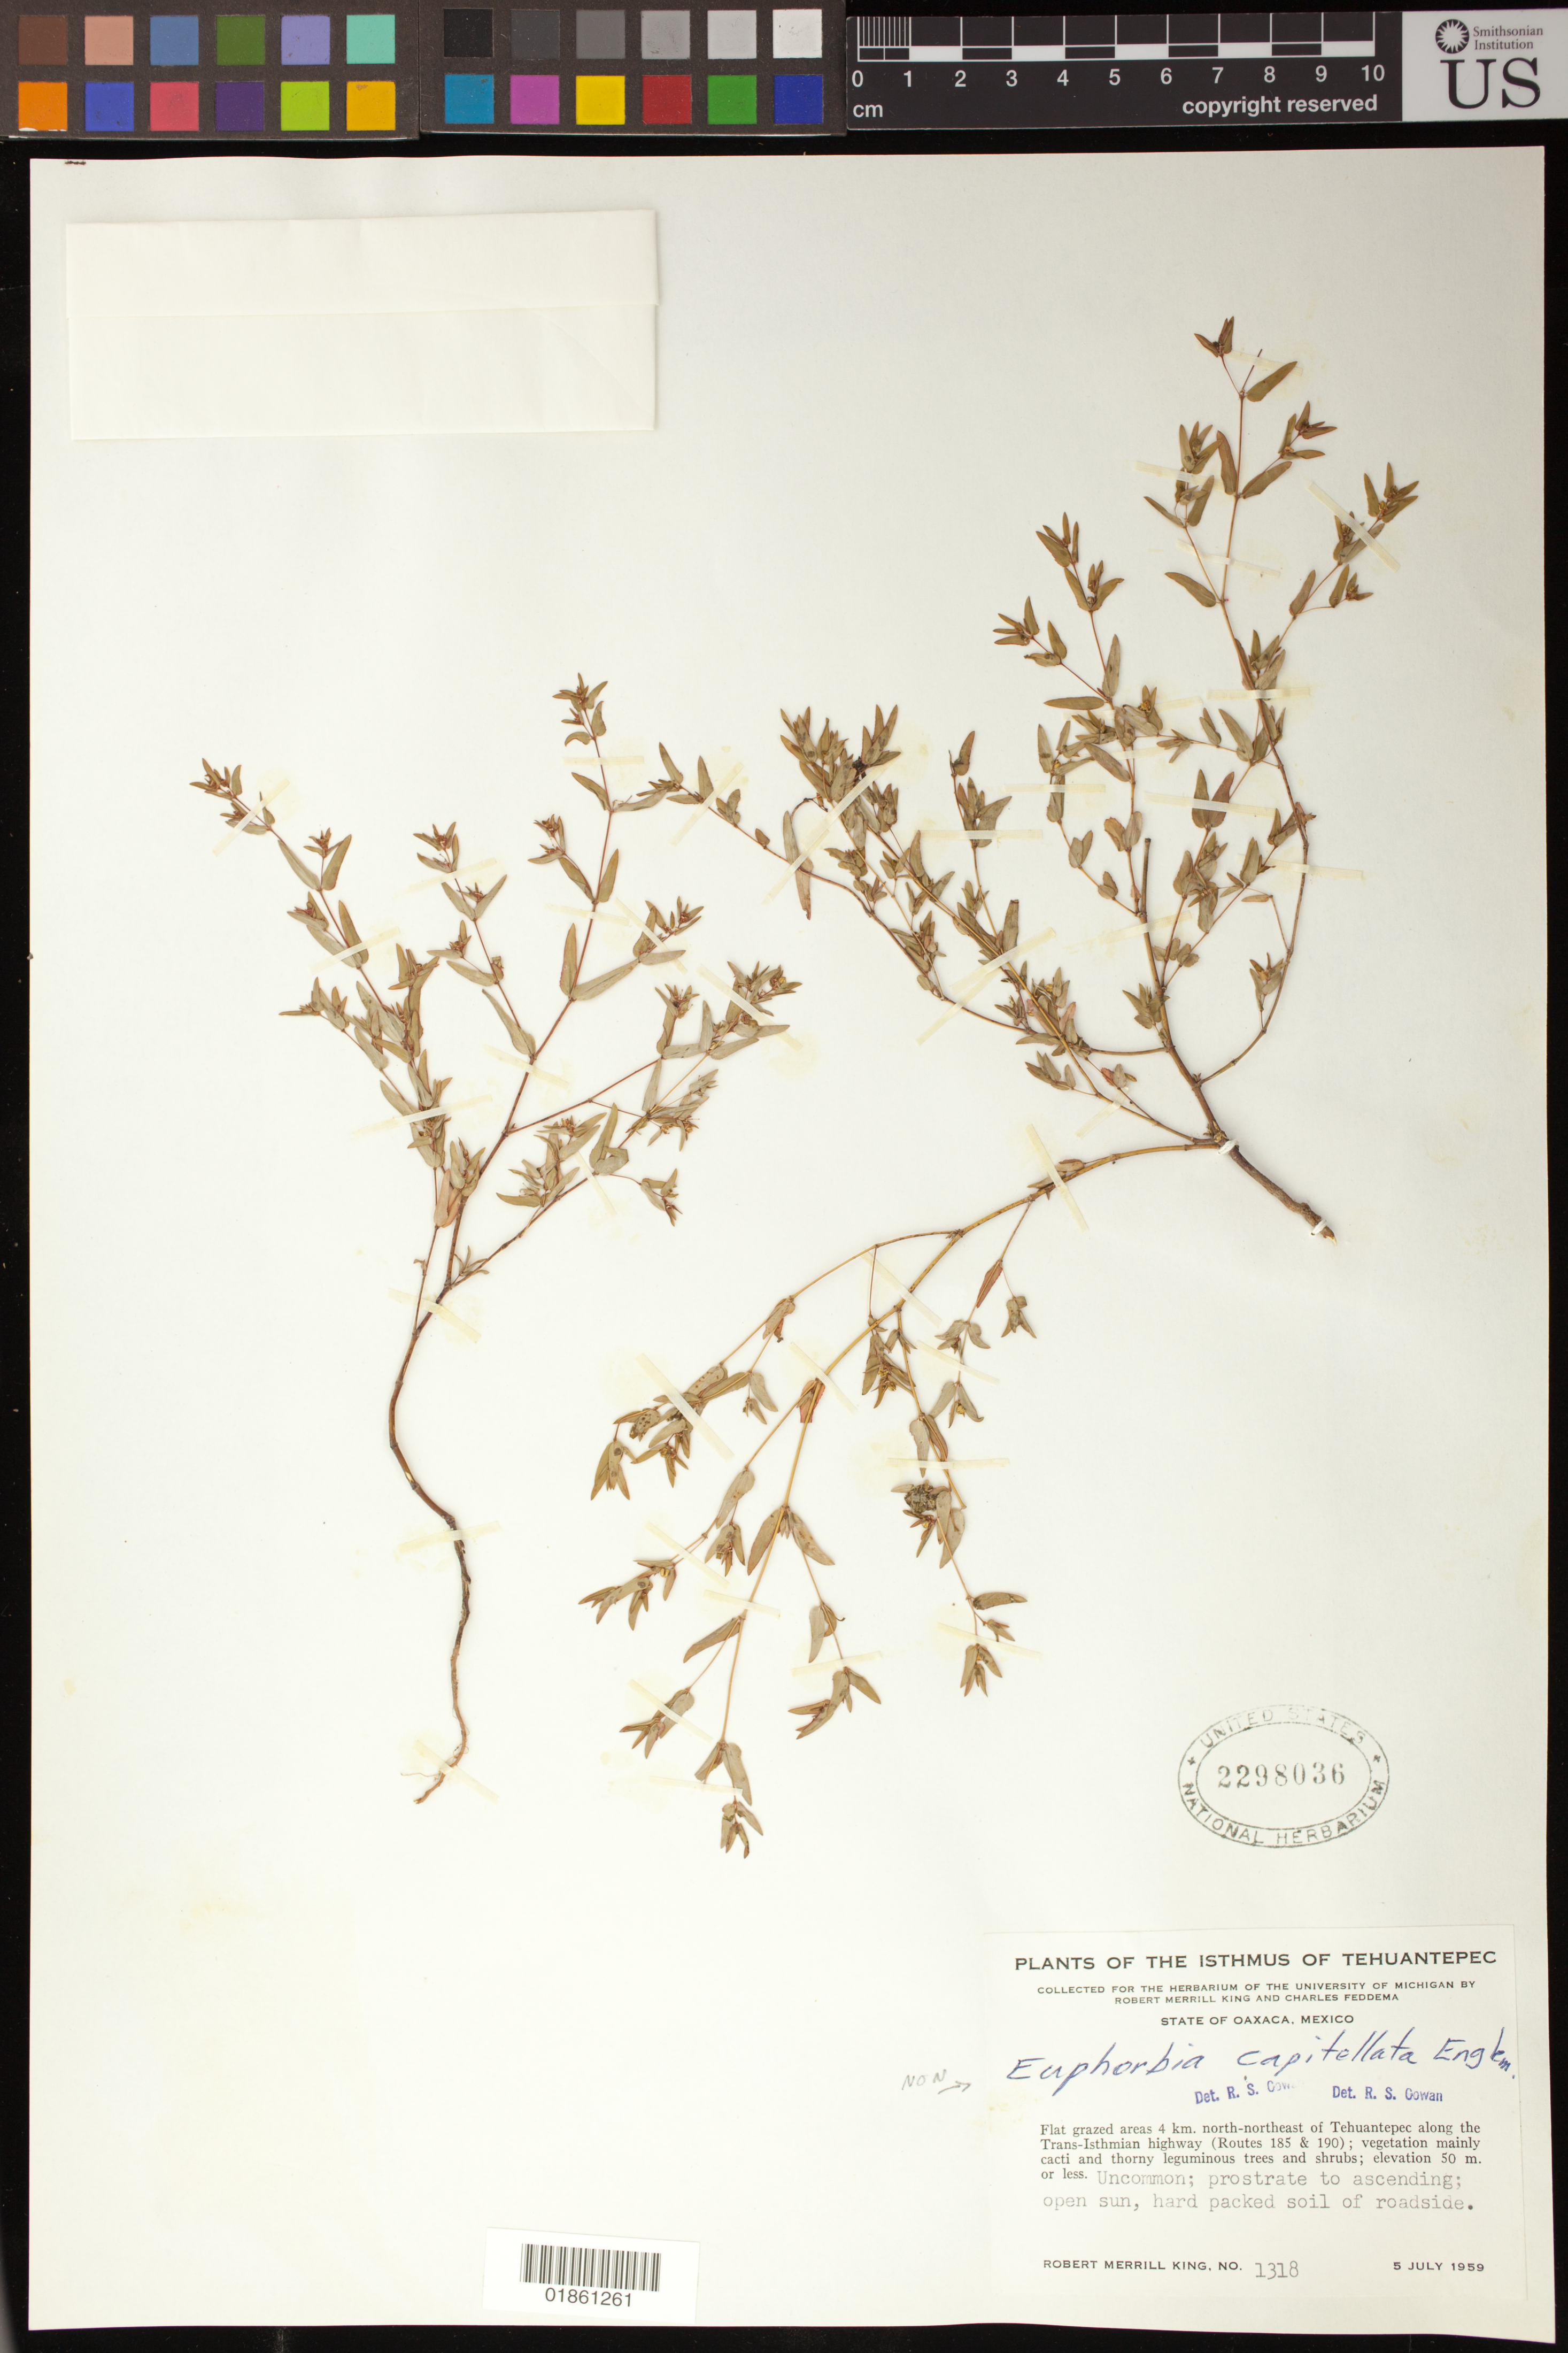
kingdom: Plantae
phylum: Tracheophyta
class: Magnoliopsida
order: Malpighiales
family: Euphorbiaceae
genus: Euphorbia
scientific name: Euphorbia sp.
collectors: R. M. King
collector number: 1318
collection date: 1959-07-05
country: Mexico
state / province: Oaxaca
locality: Flat grazed areas 4 km. north-northeast of Tehuanepec along the Trans-Isthmian highway (Routes 185 & 190)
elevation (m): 0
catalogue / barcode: US 2298036